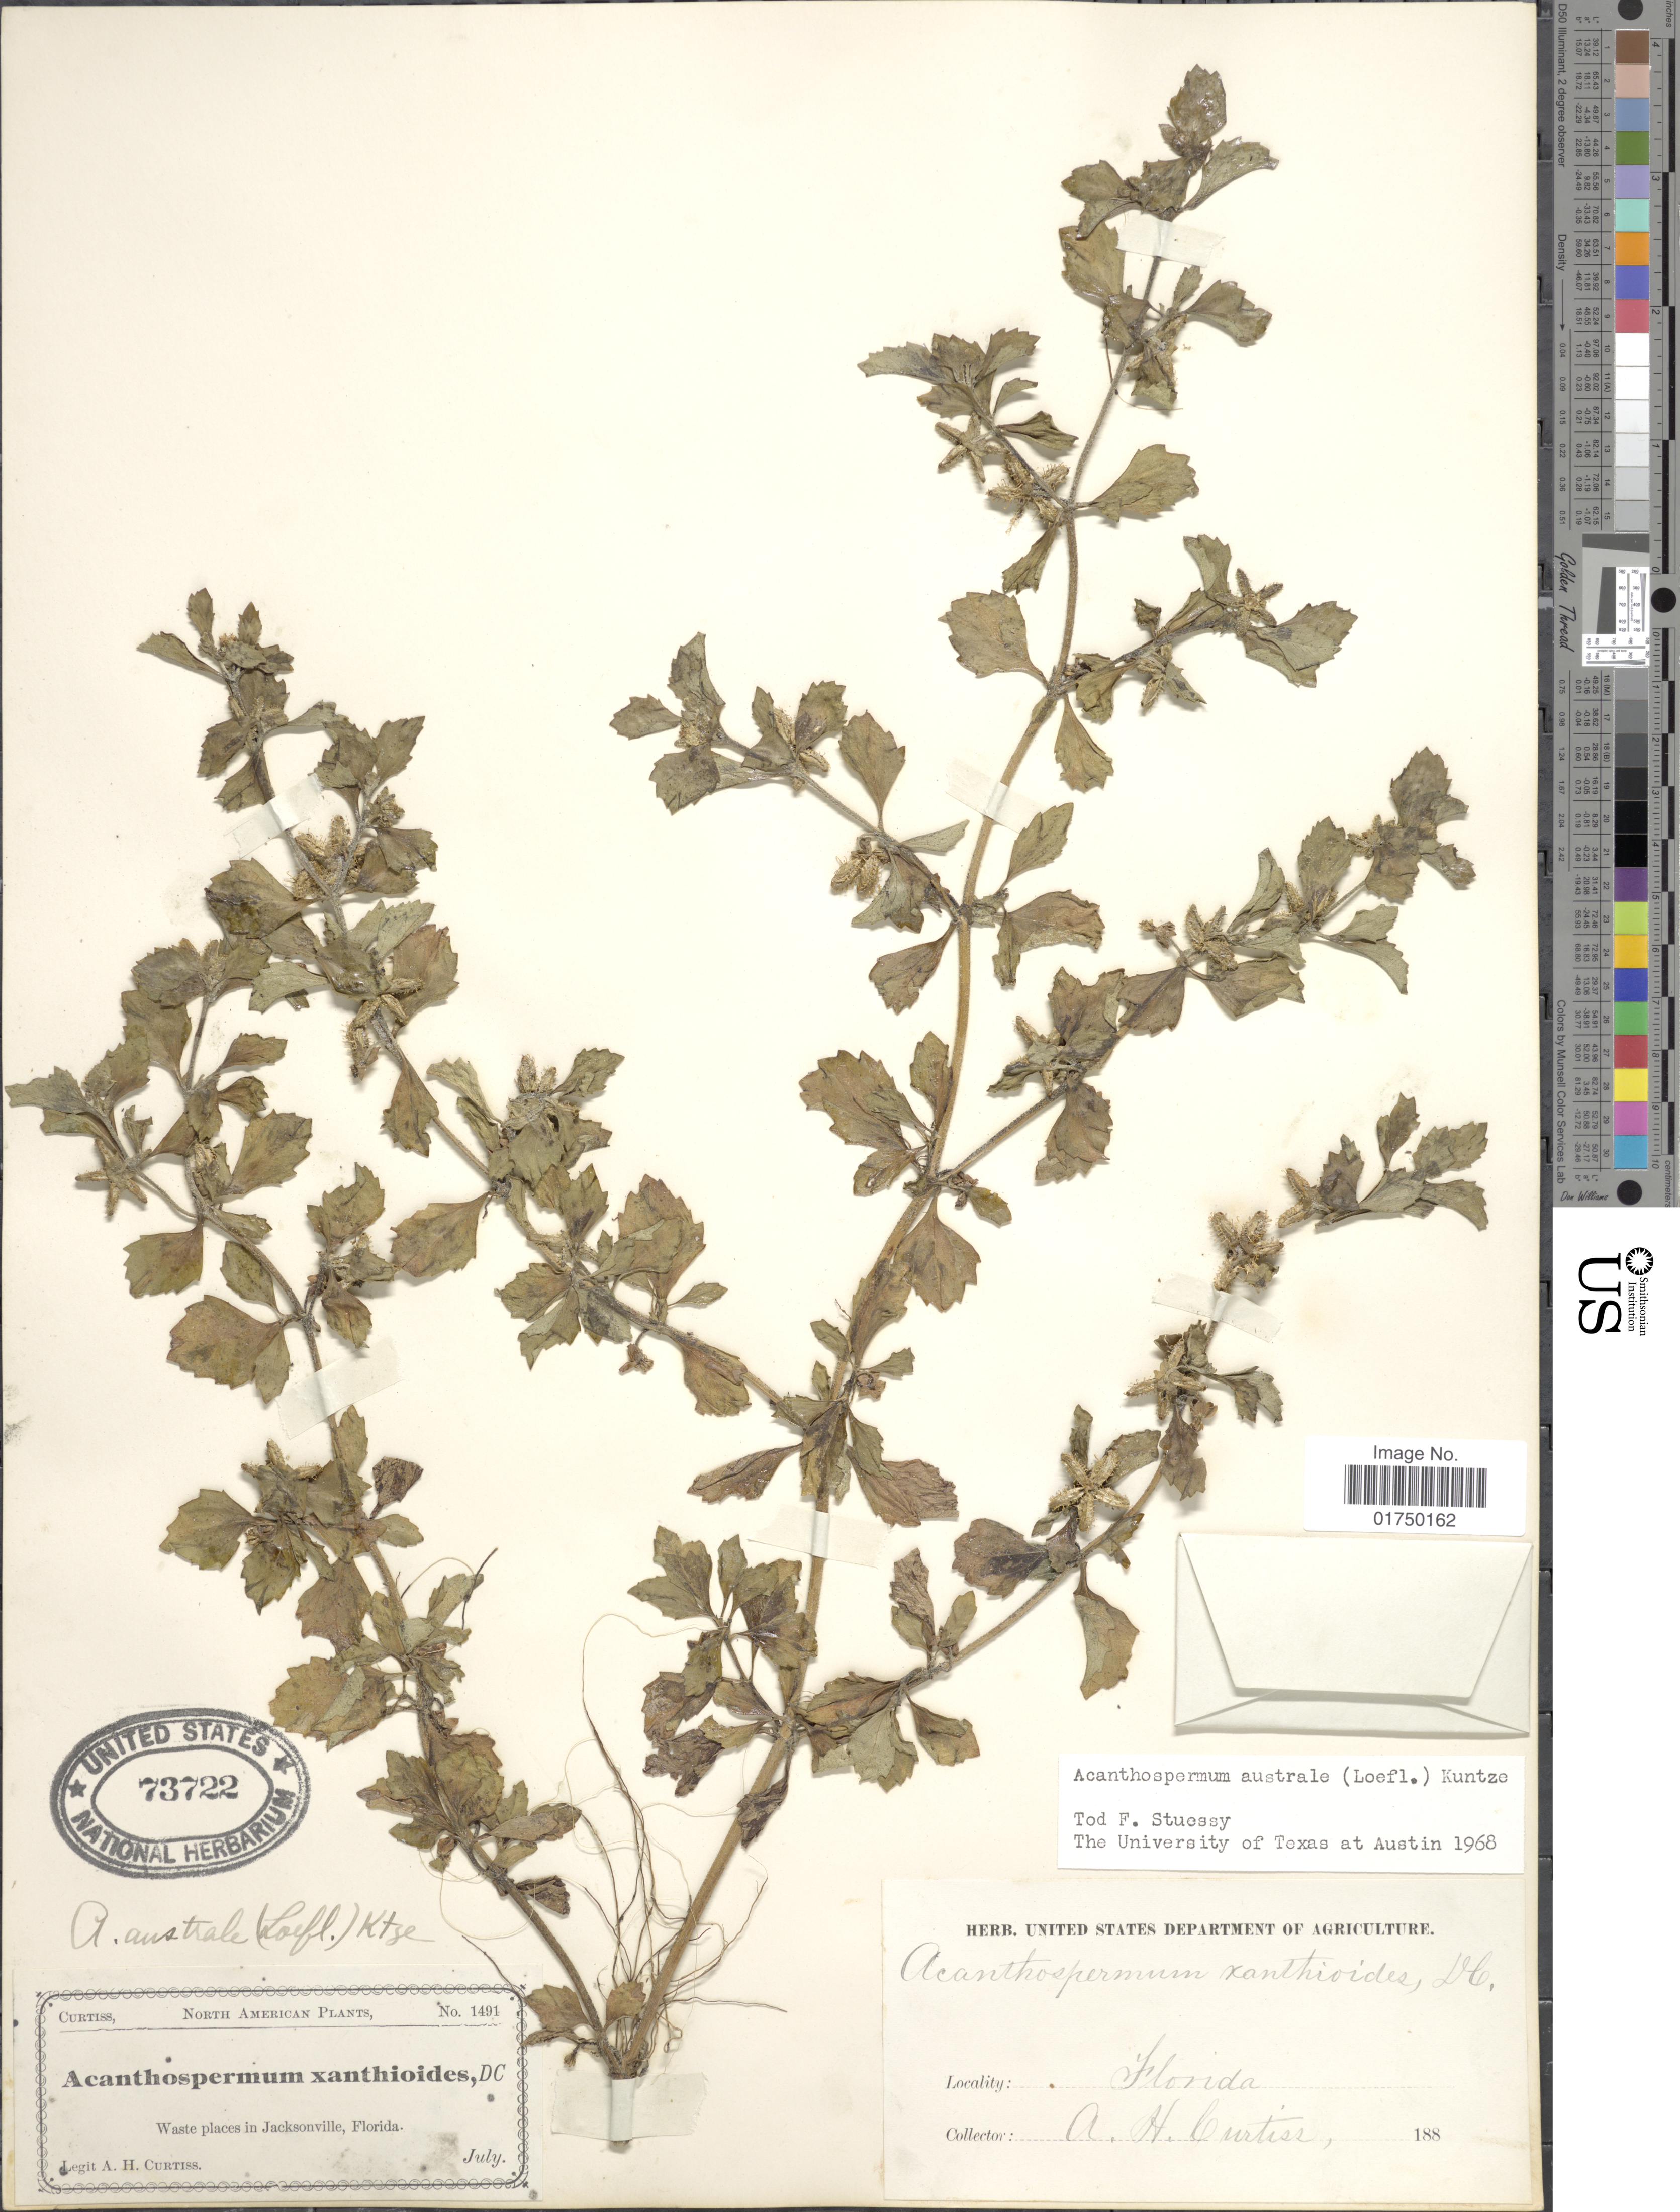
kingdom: Plantae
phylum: Tracheophyta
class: Magnoliopsida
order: Asterales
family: Asteraceae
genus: Acanthospermum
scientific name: Acanthospermum australe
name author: (Loefl.) Kuntze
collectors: A. H. Curtiss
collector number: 1491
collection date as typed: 188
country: United States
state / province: Florida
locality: Waste places in Jacksonville, Florida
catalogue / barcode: US 73722